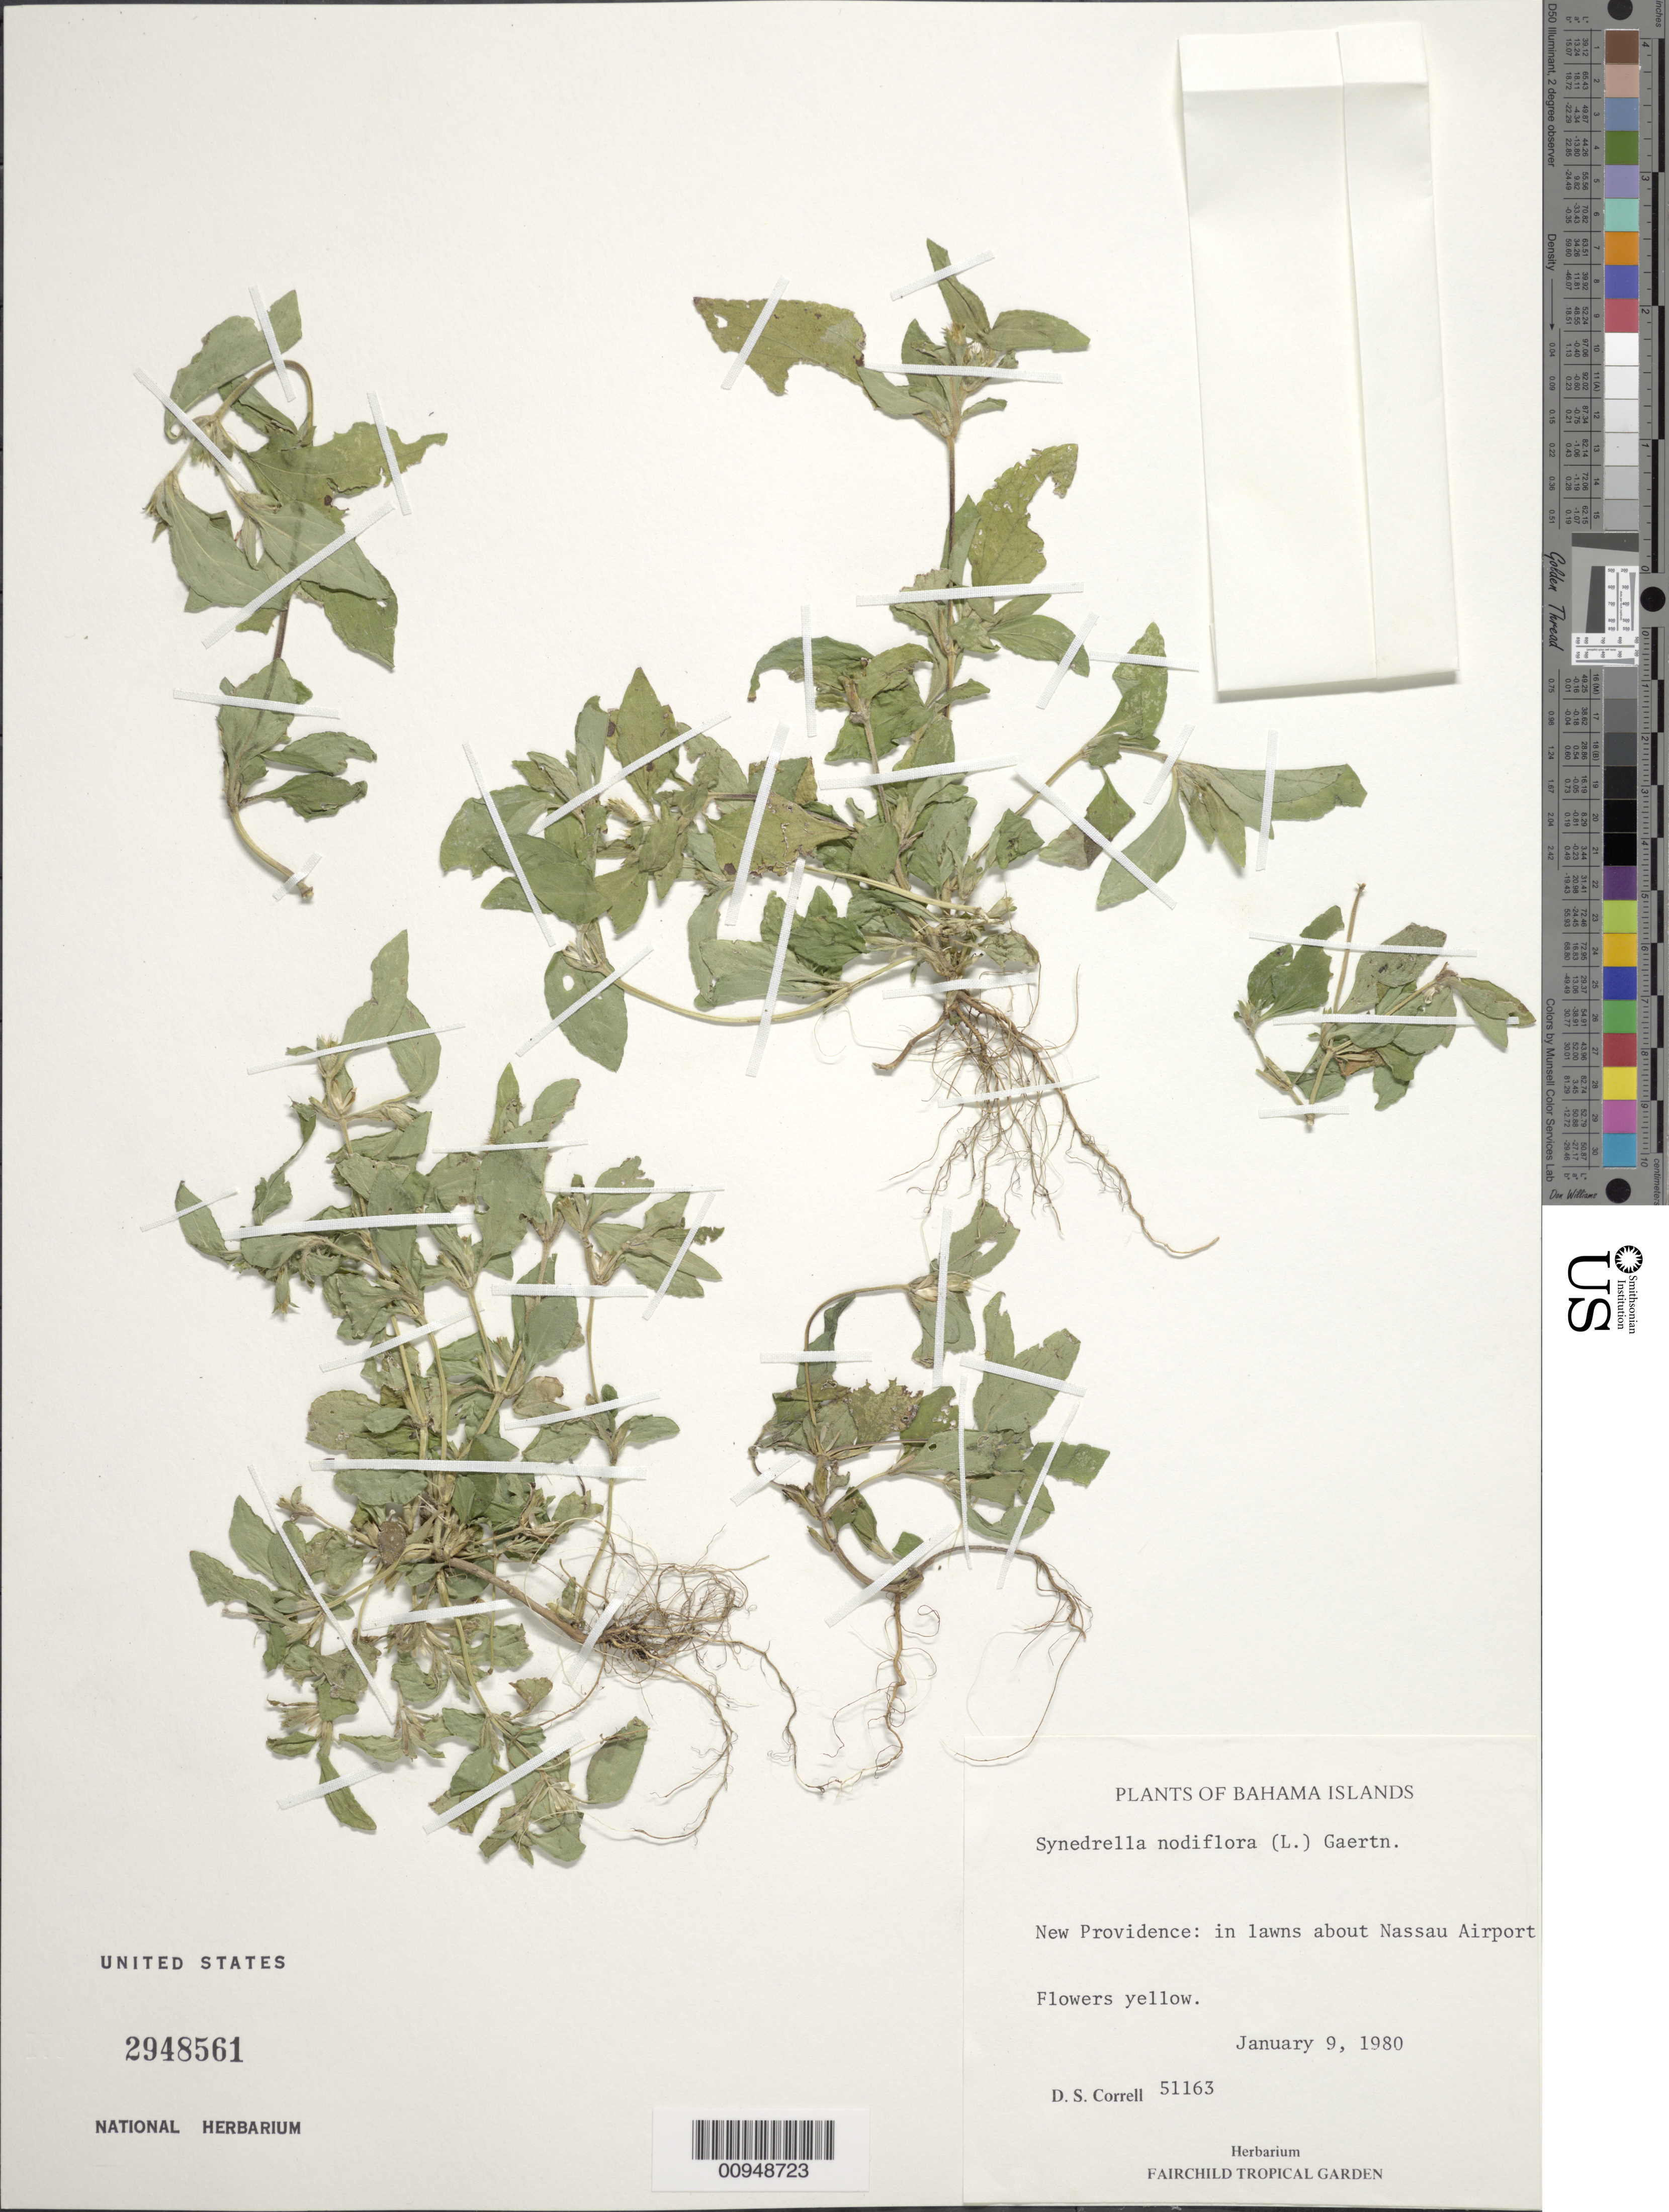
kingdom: Plantae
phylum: Tracheophyta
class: Magnoliopsida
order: Asterales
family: Asteraceae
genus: Synedrella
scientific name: Synedrella nodiflora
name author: (L.) Gaertn.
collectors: D. S. Correll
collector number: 51163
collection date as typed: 09 Jan 1980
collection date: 1980-01-09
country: Bahamas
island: New Providence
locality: About Nassau Airport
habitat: In lawns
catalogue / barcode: US 2948561